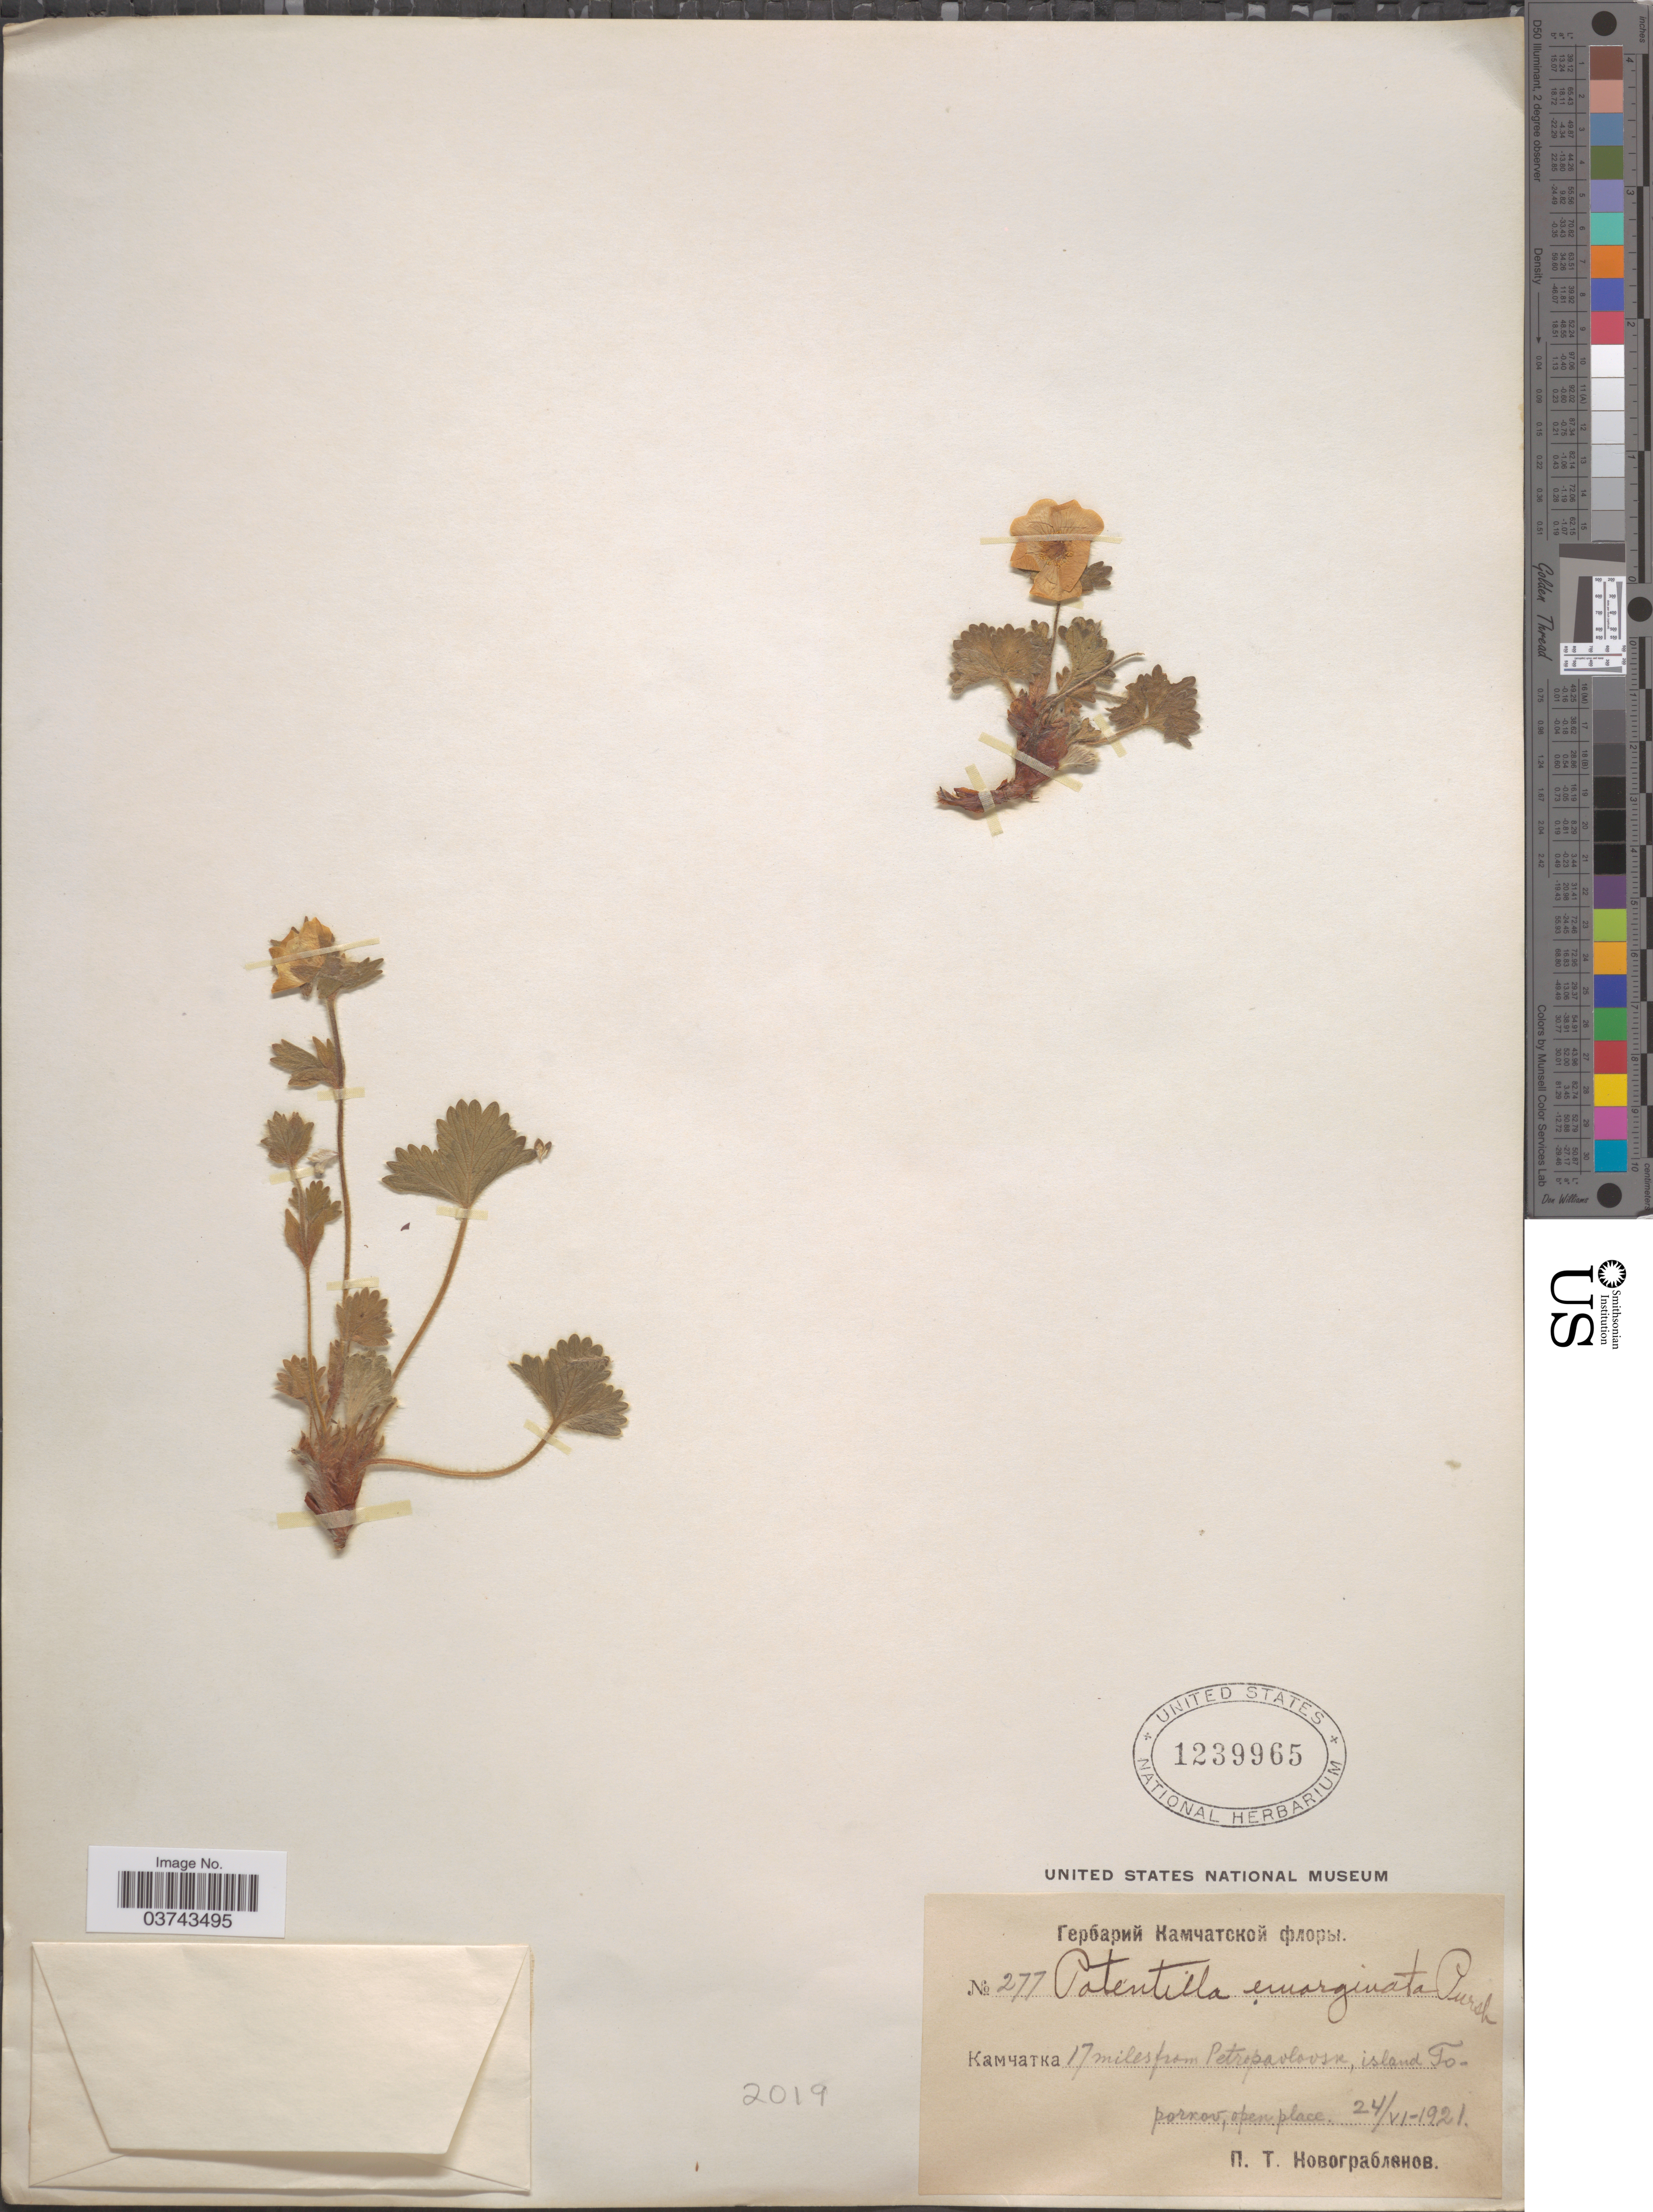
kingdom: Plantae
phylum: Tracheophyta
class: Magnoliopsida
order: Rosales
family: Rosaceae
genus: Potentilla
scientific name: Potentilla emarginata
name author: Pursh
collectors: X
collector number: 277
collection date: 1921-06-24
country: Russian Federation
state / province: Kamchatka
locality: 17 km from Petropavlovsk, island Toporkov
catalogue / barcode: US 1239965